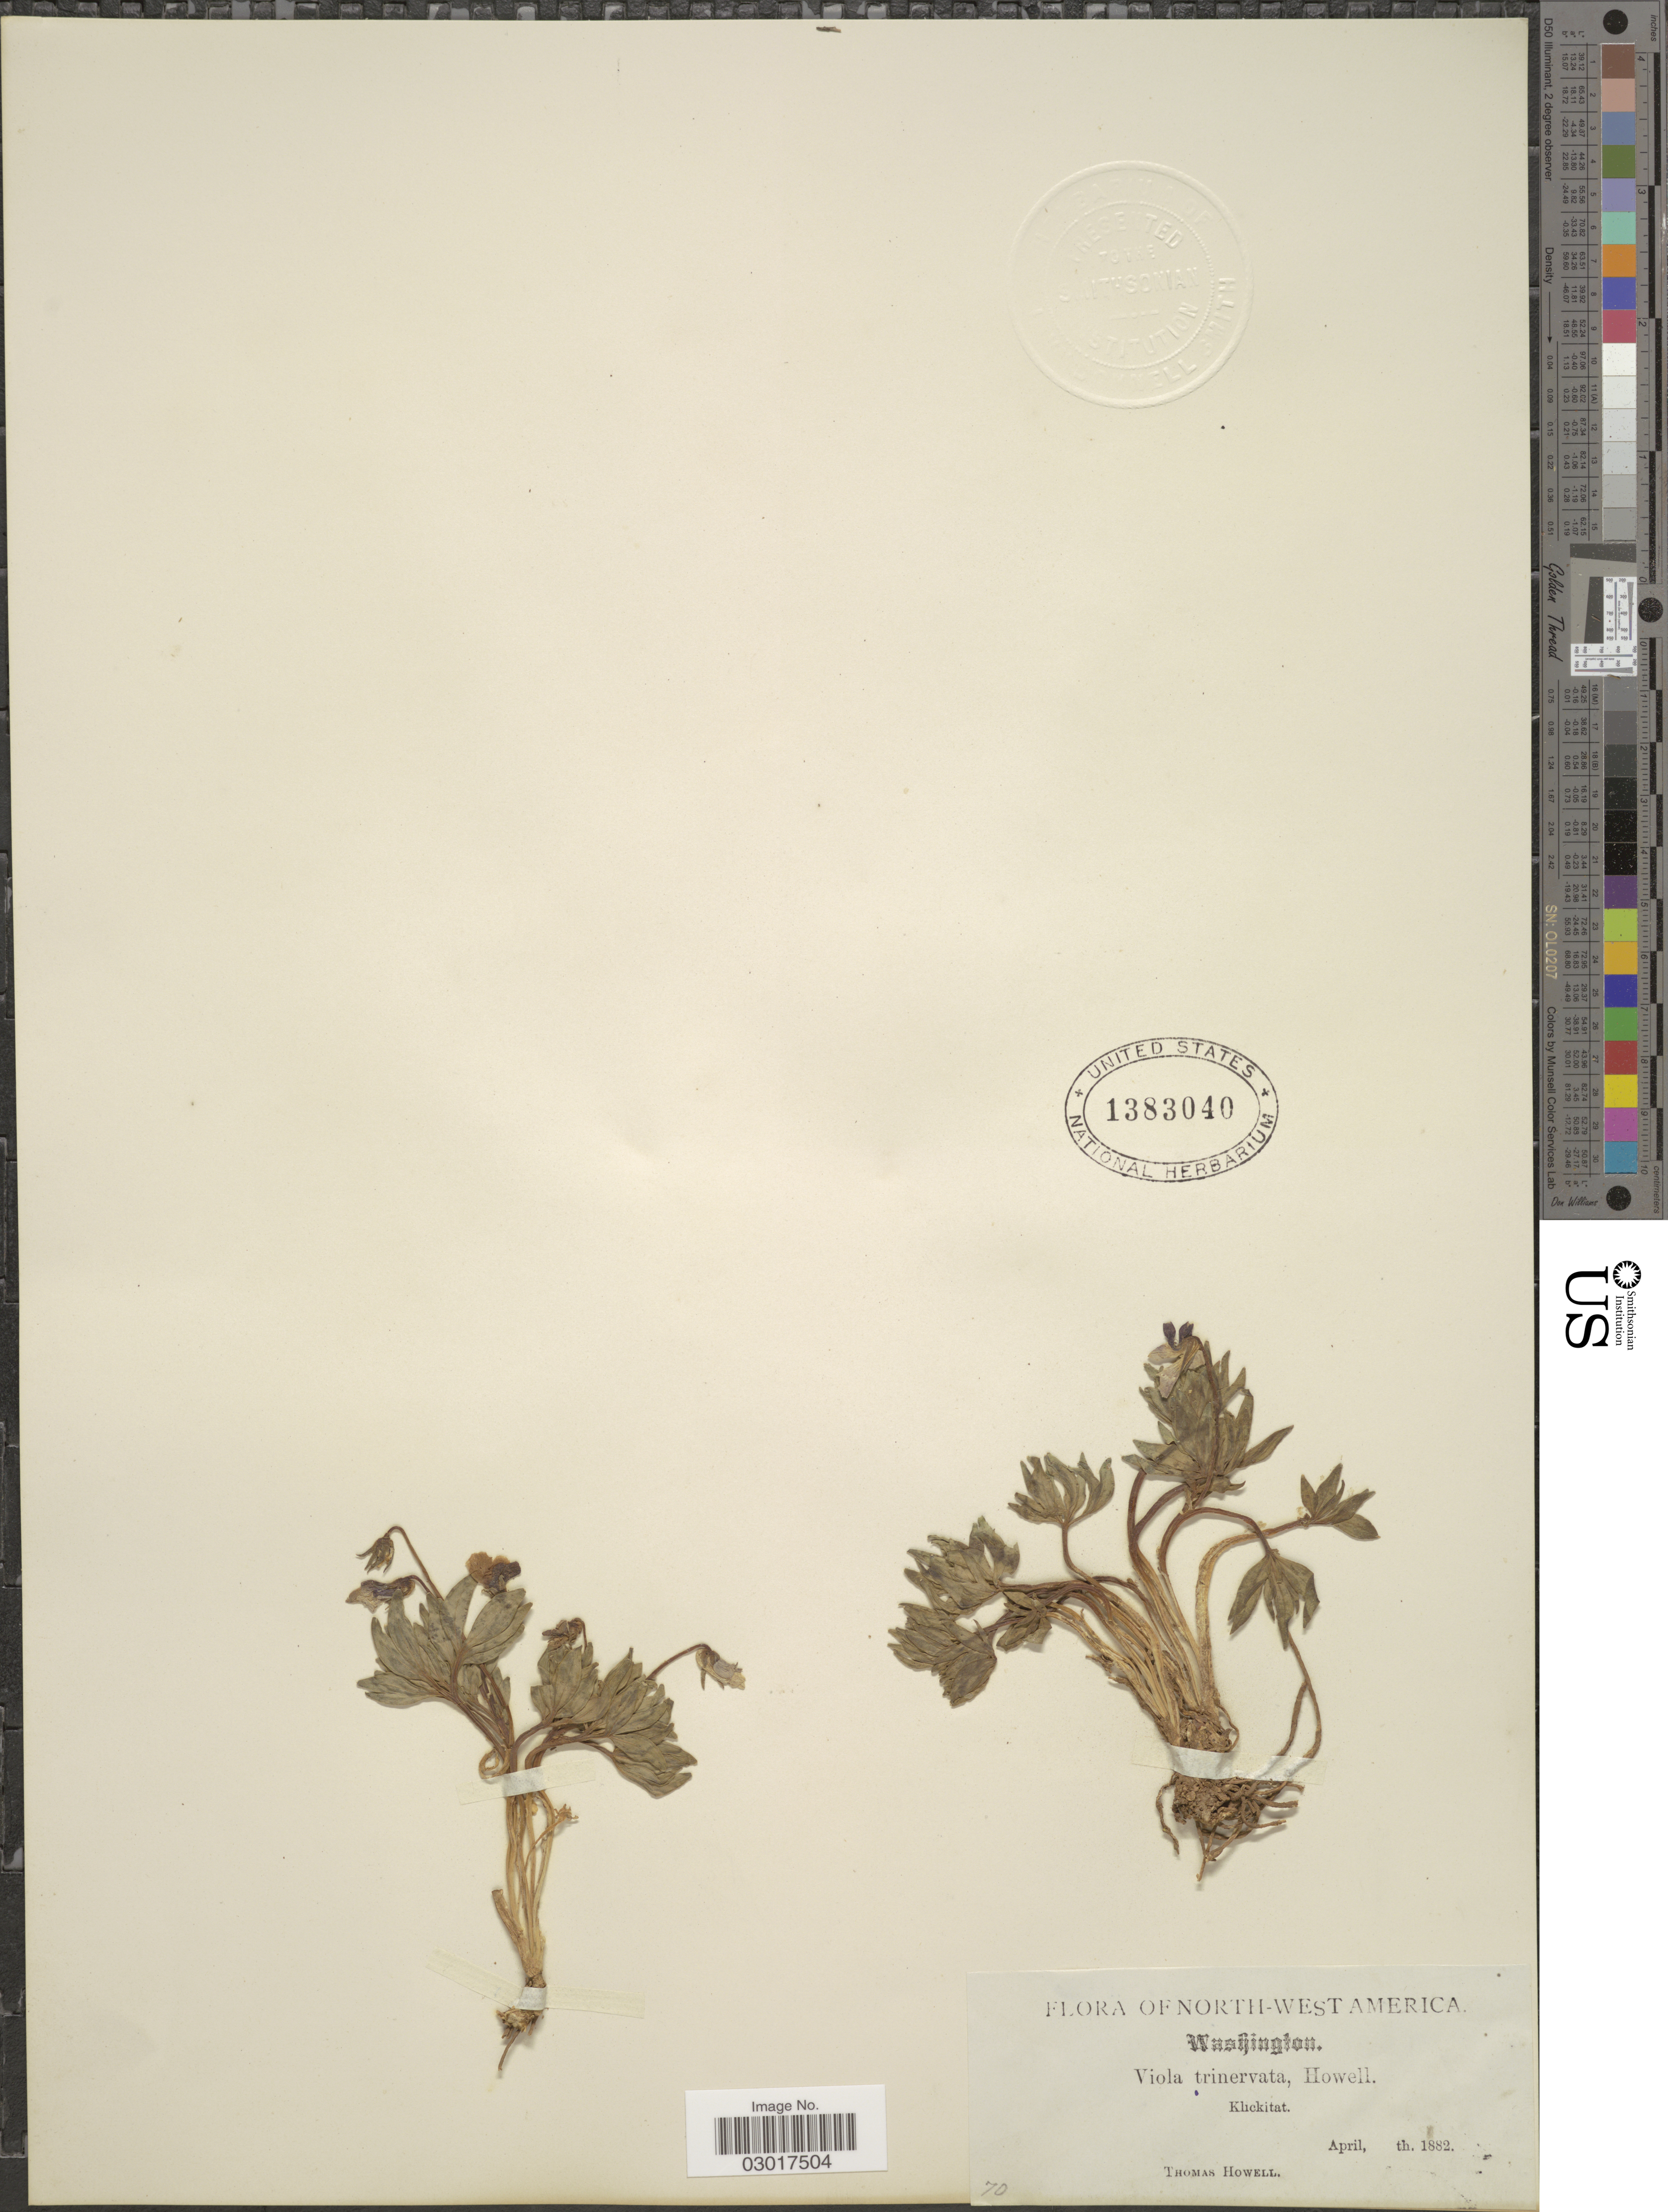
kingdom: Plantae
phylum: Tracheophyta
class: Magnoliopsida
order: Malpighiales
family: Violaceae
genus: Viola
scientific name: Viola trinervata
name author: (J.T. Howell) J.T. Howell ex A. Gray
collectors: T. Howell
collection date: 1882-04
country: United States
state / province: Washington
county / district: Klickitat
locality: North-West America. Klickitat.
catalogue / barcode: US 1383040